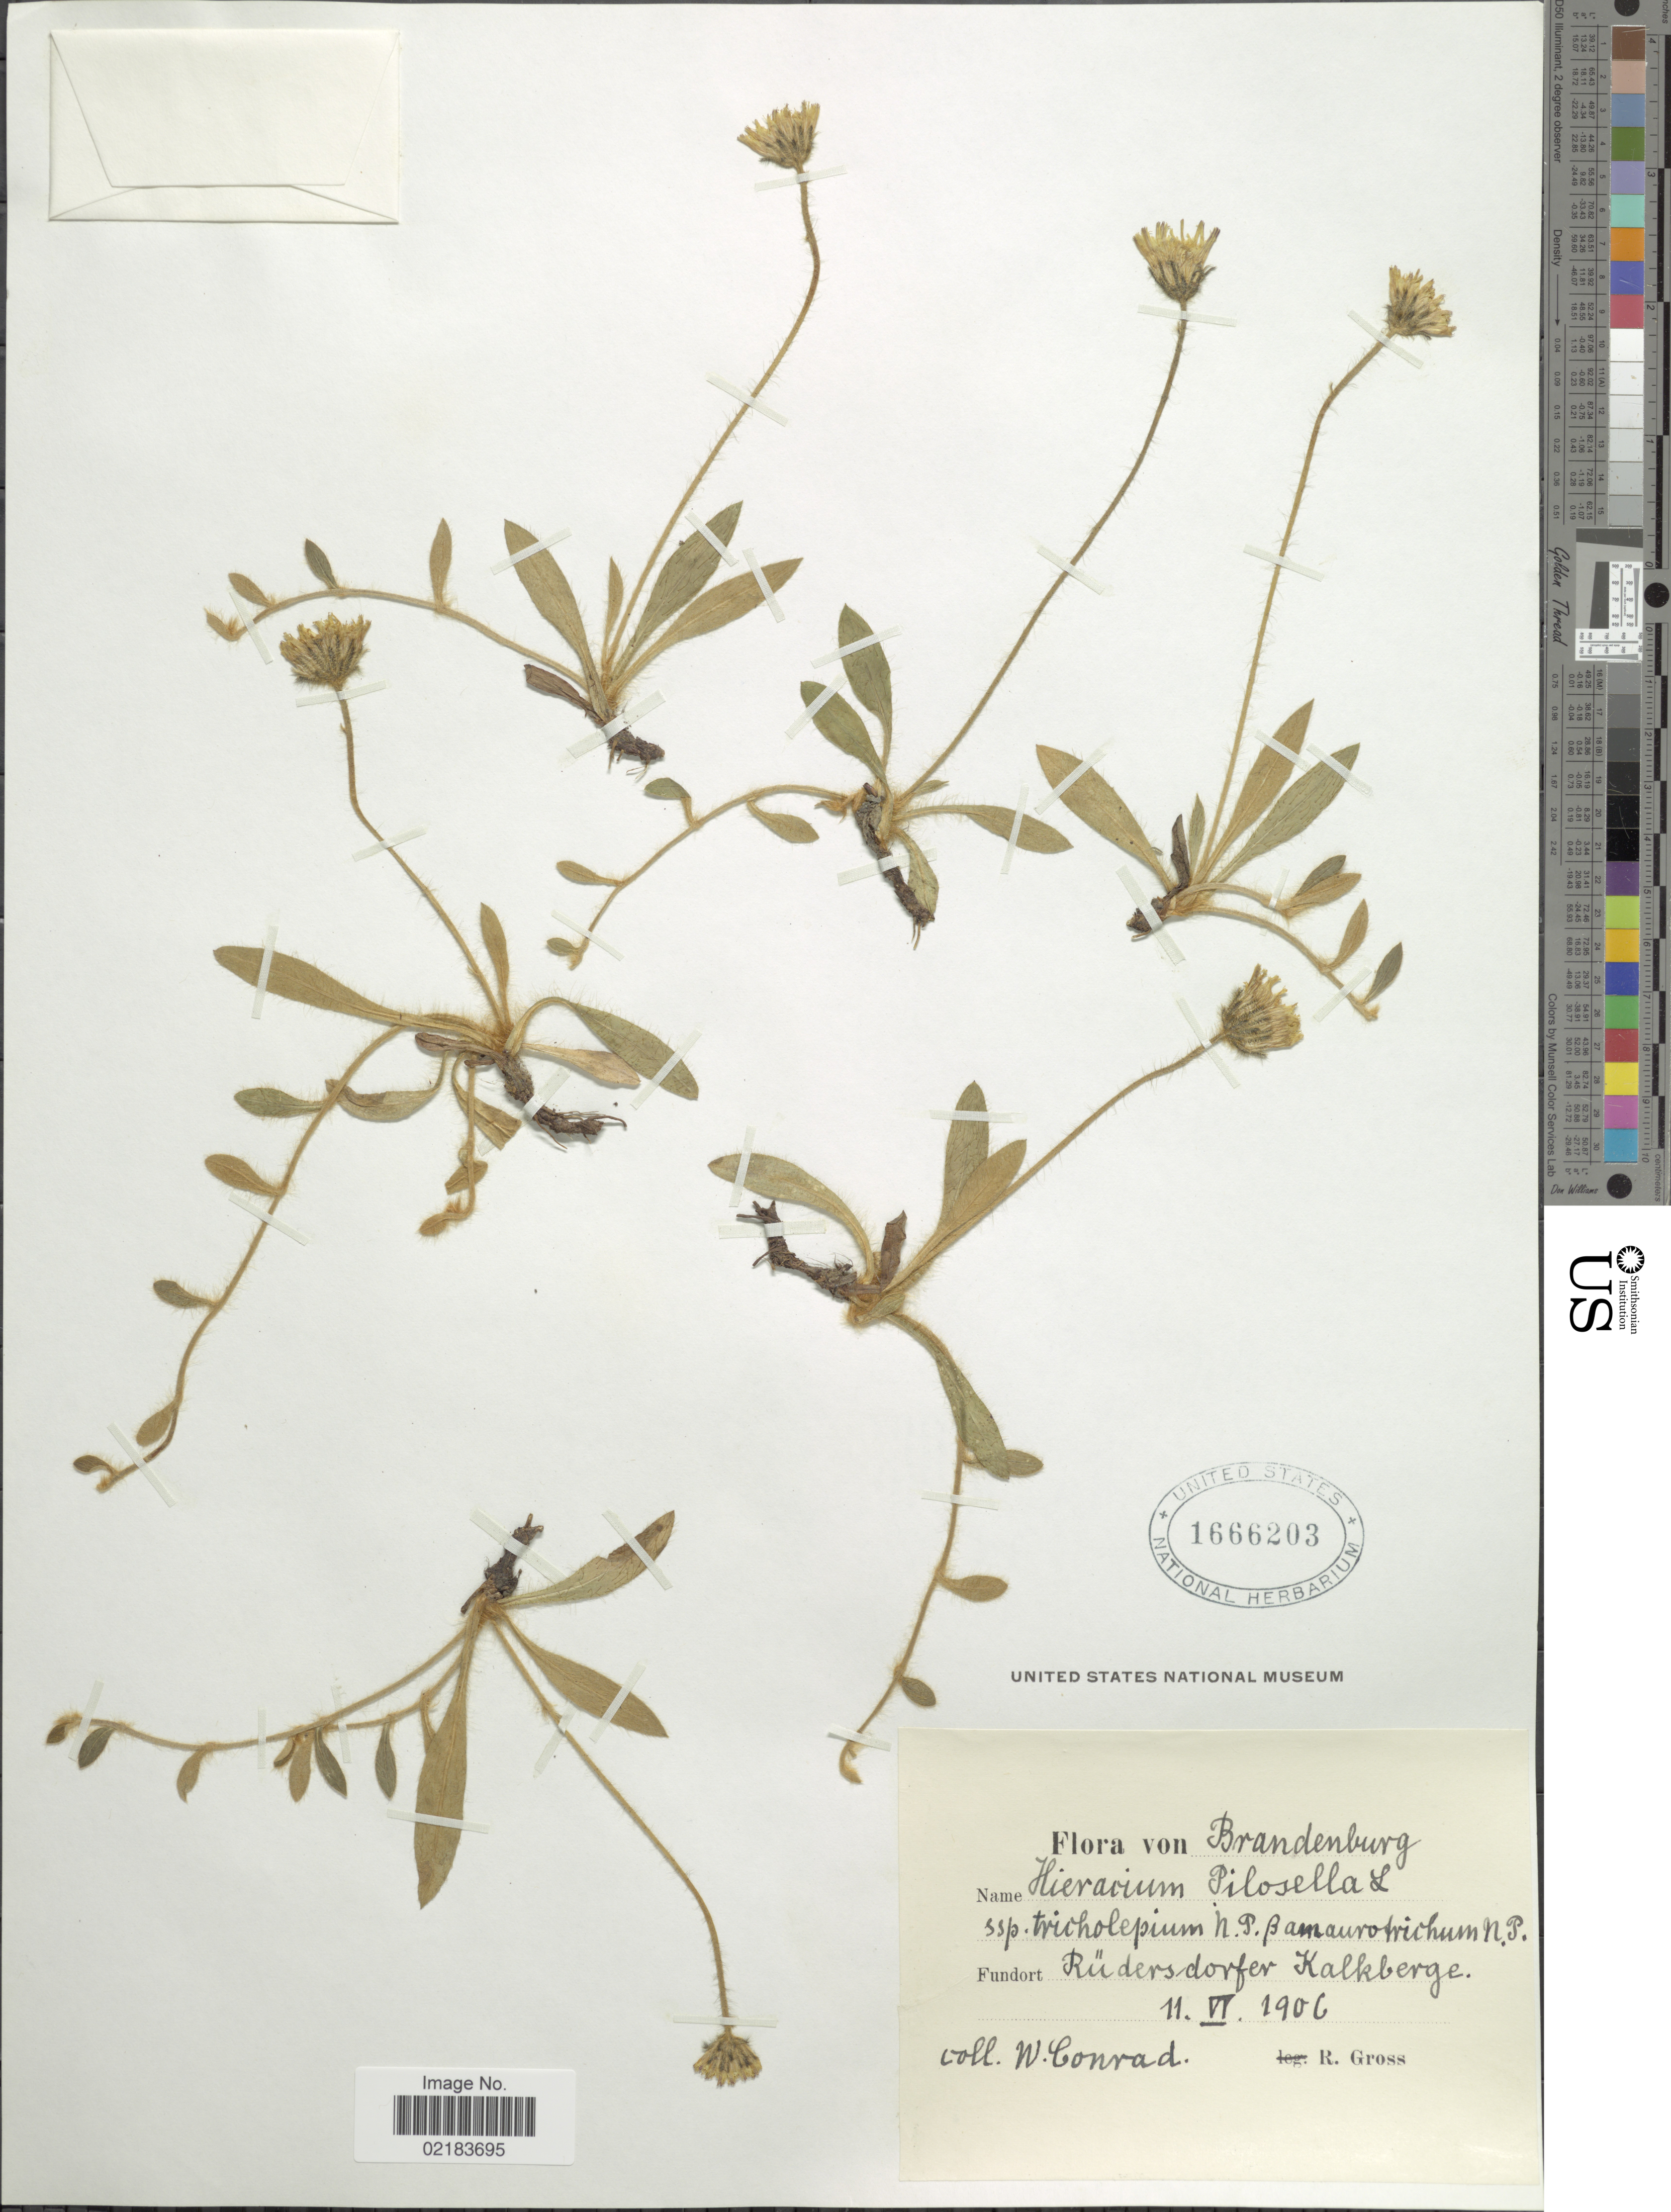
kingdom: Plantae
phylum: Tracheophyta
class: Magnoliopsida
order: Asterales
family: Asteraceae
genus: Pilosella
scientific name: Pilosella officinarum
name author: Vaill.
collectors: W. Conrad & R. Gross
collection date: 1906-06-11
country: Germany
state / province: Brandenburg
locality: Brandenburg. Rüdersdorfer Kalkberge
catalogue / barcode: US 1666203